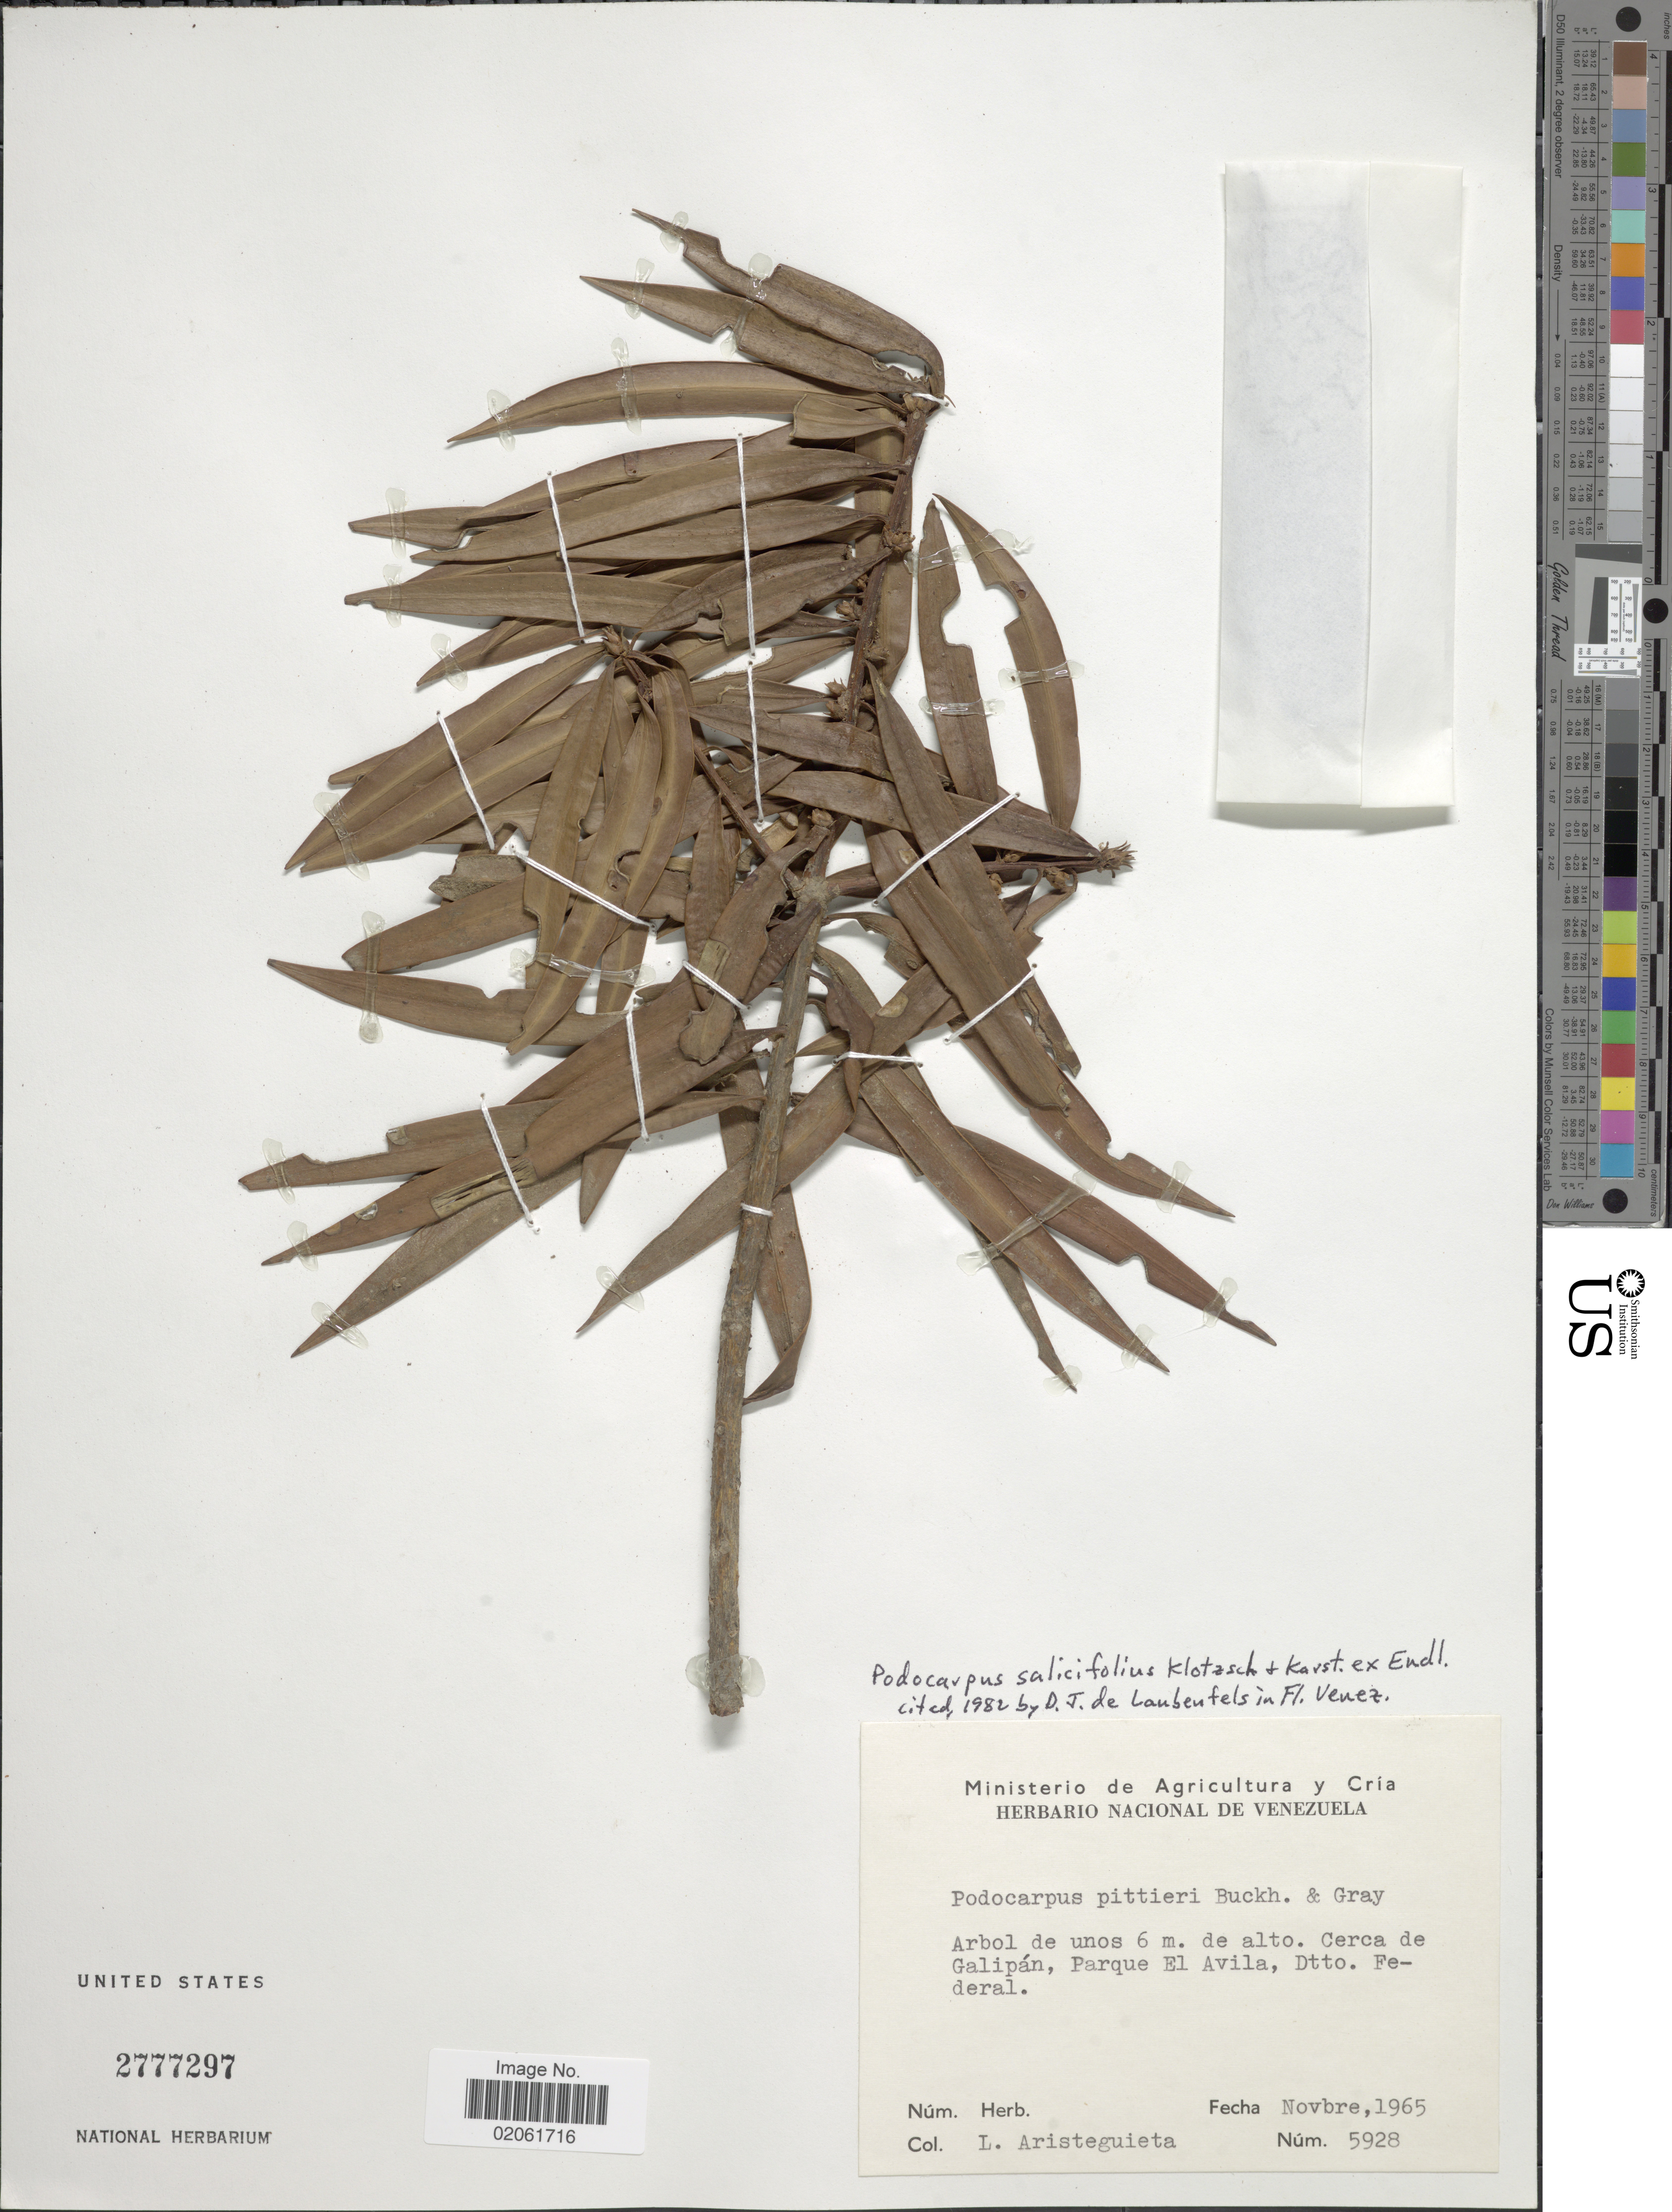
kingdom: Plantae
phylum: Tracheophyta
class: Pinopsida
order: Pinales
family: Podocarpaceae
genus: Podocarpus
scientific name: Podocarpus salicifolius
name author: Klotzsch & H. Karst. ex Endl.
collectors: L. Aristeguieta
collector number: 5928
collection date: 1965-11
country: Venezuela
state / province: Miranda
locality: Cerca de Galipan, Parque El Avila, Dtto. Federal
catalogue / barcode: US 2777297